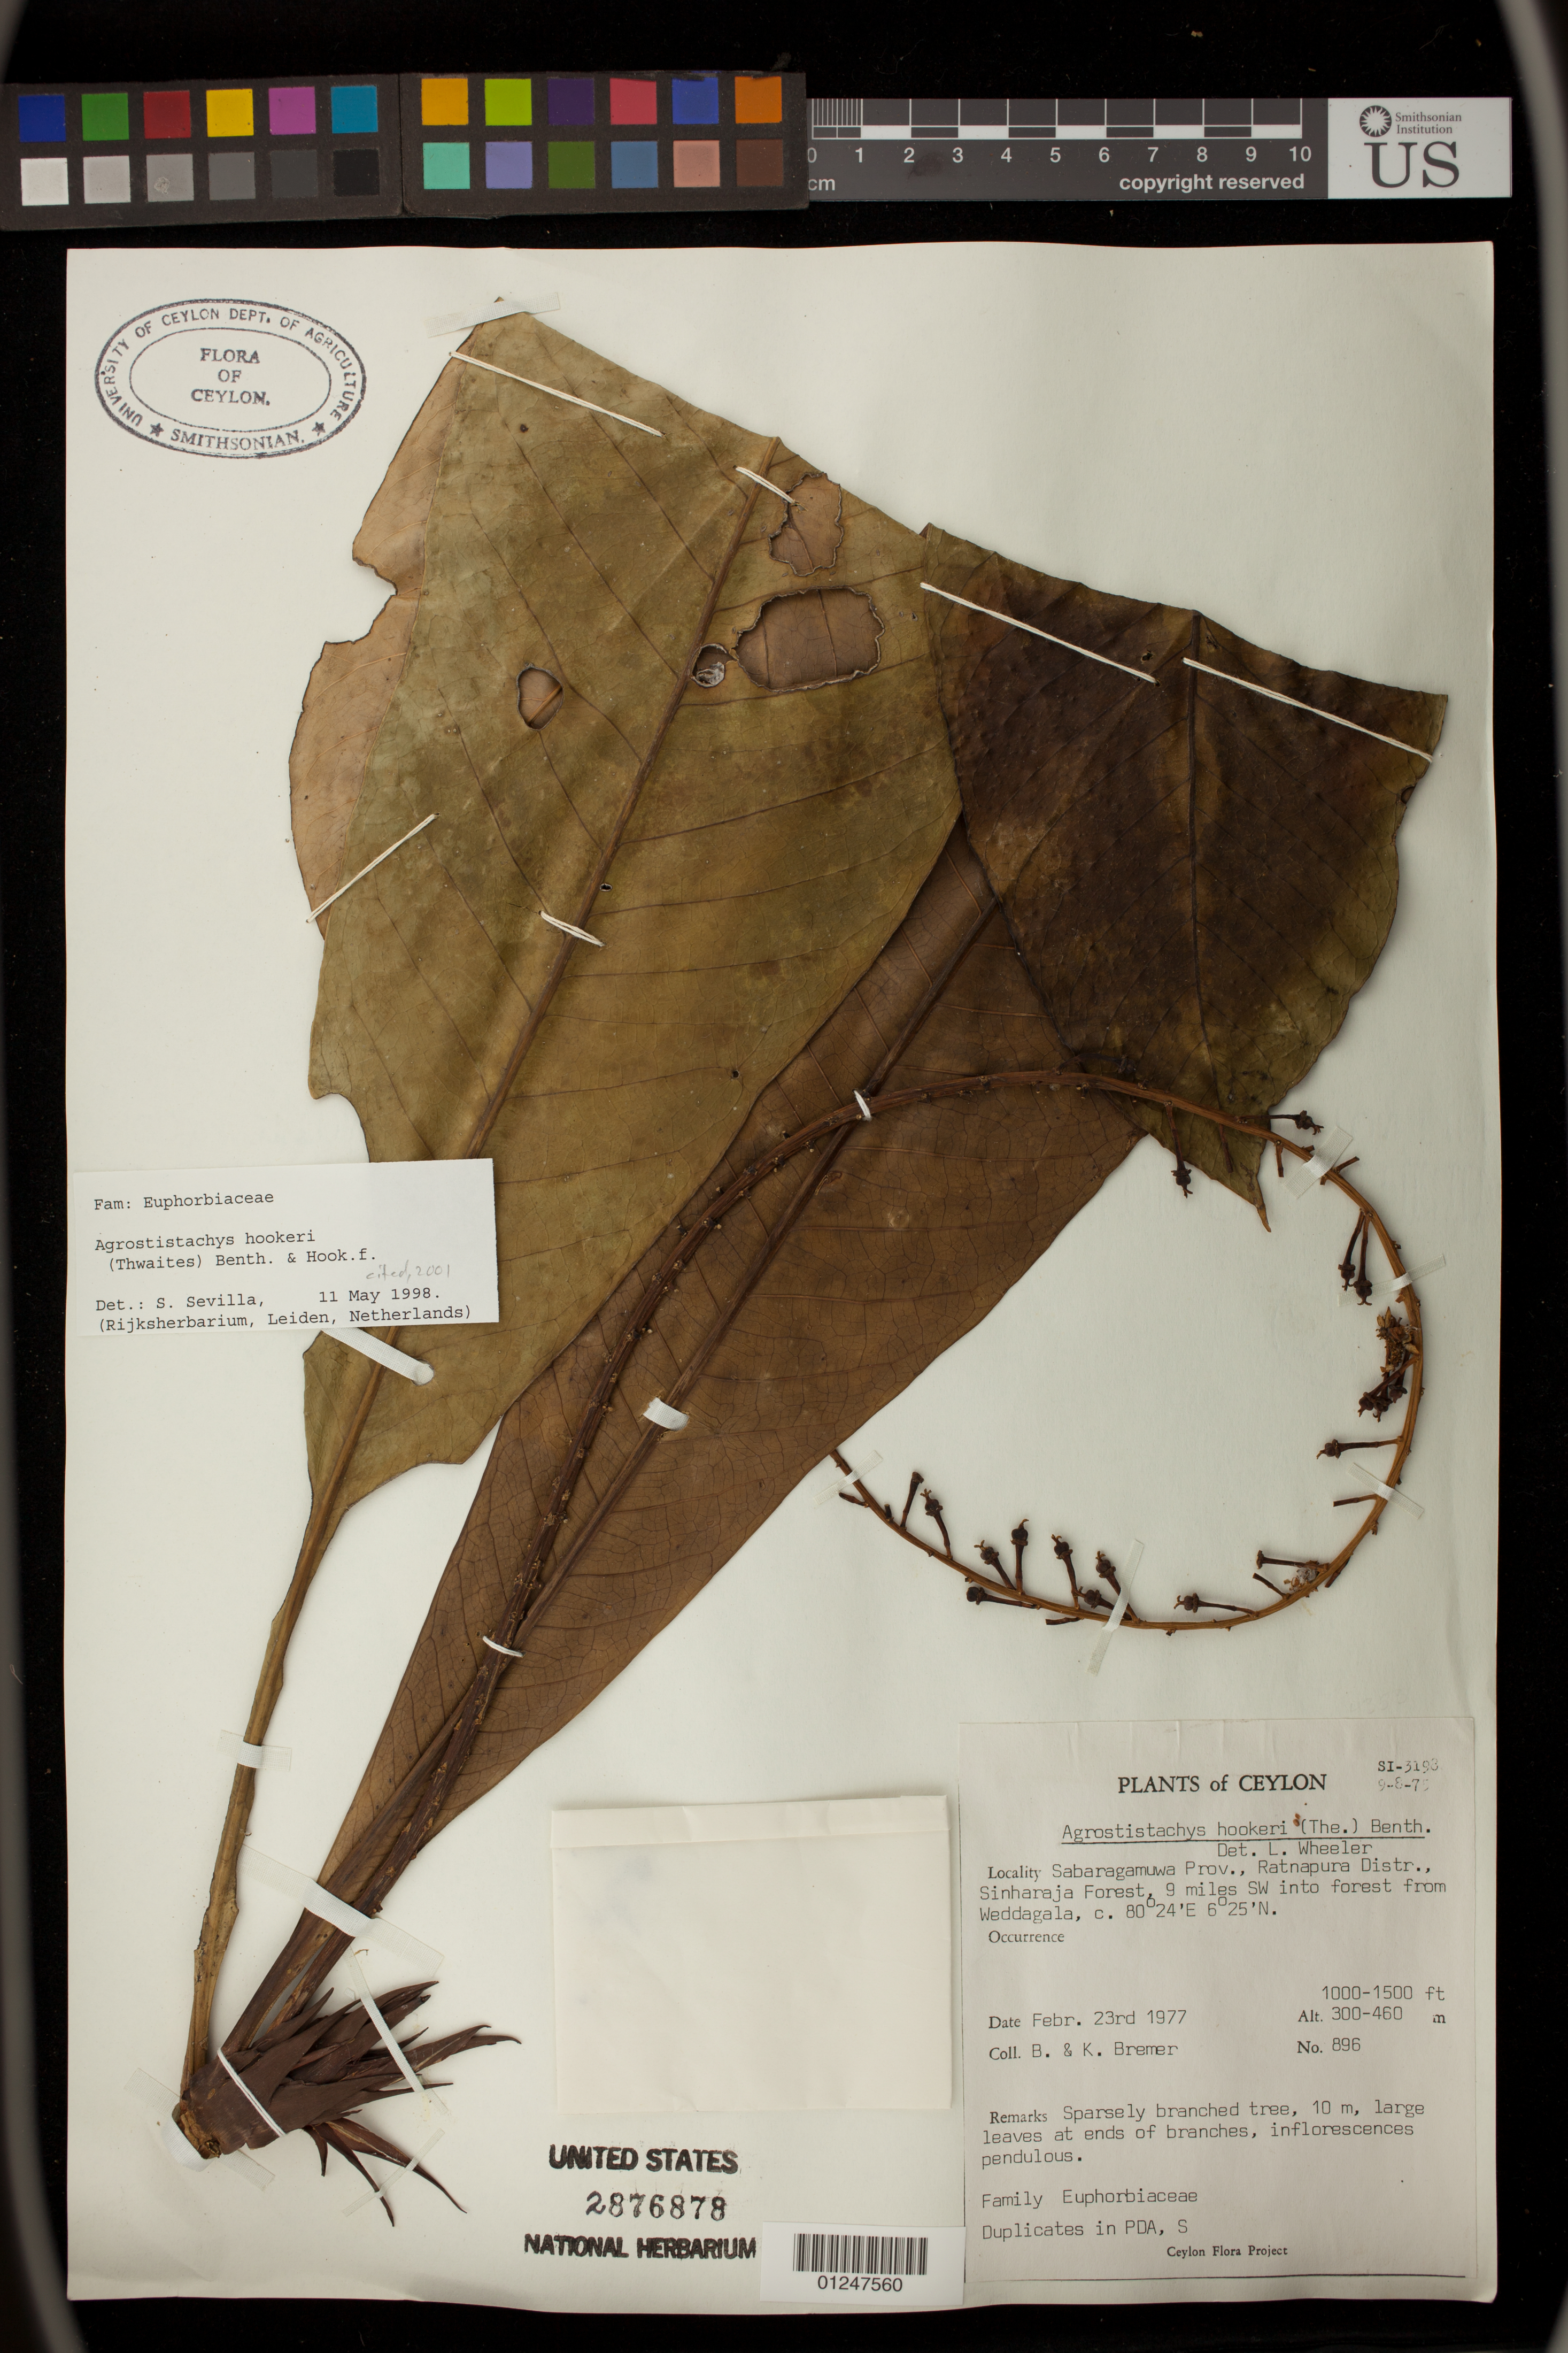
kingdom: Plantae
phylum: Tracheophyta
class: Magnoliopsida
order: Malpighiales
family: Euphorbiaceae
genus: Agrostistachys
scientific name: Agrostistachys hookeri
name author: (Thwaites) Benth. & Hook. f.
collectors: B. Bremer & K. Bremer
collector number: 896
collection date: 1977-02-23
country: Sri Lanka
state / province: Sabaragamuwa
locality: Sabaragamuwa Prov., Ratnapura Distr., Sinharaja Forest, 9 miles SW into forest from Weddagala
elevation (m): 300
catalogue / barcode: US 2876878